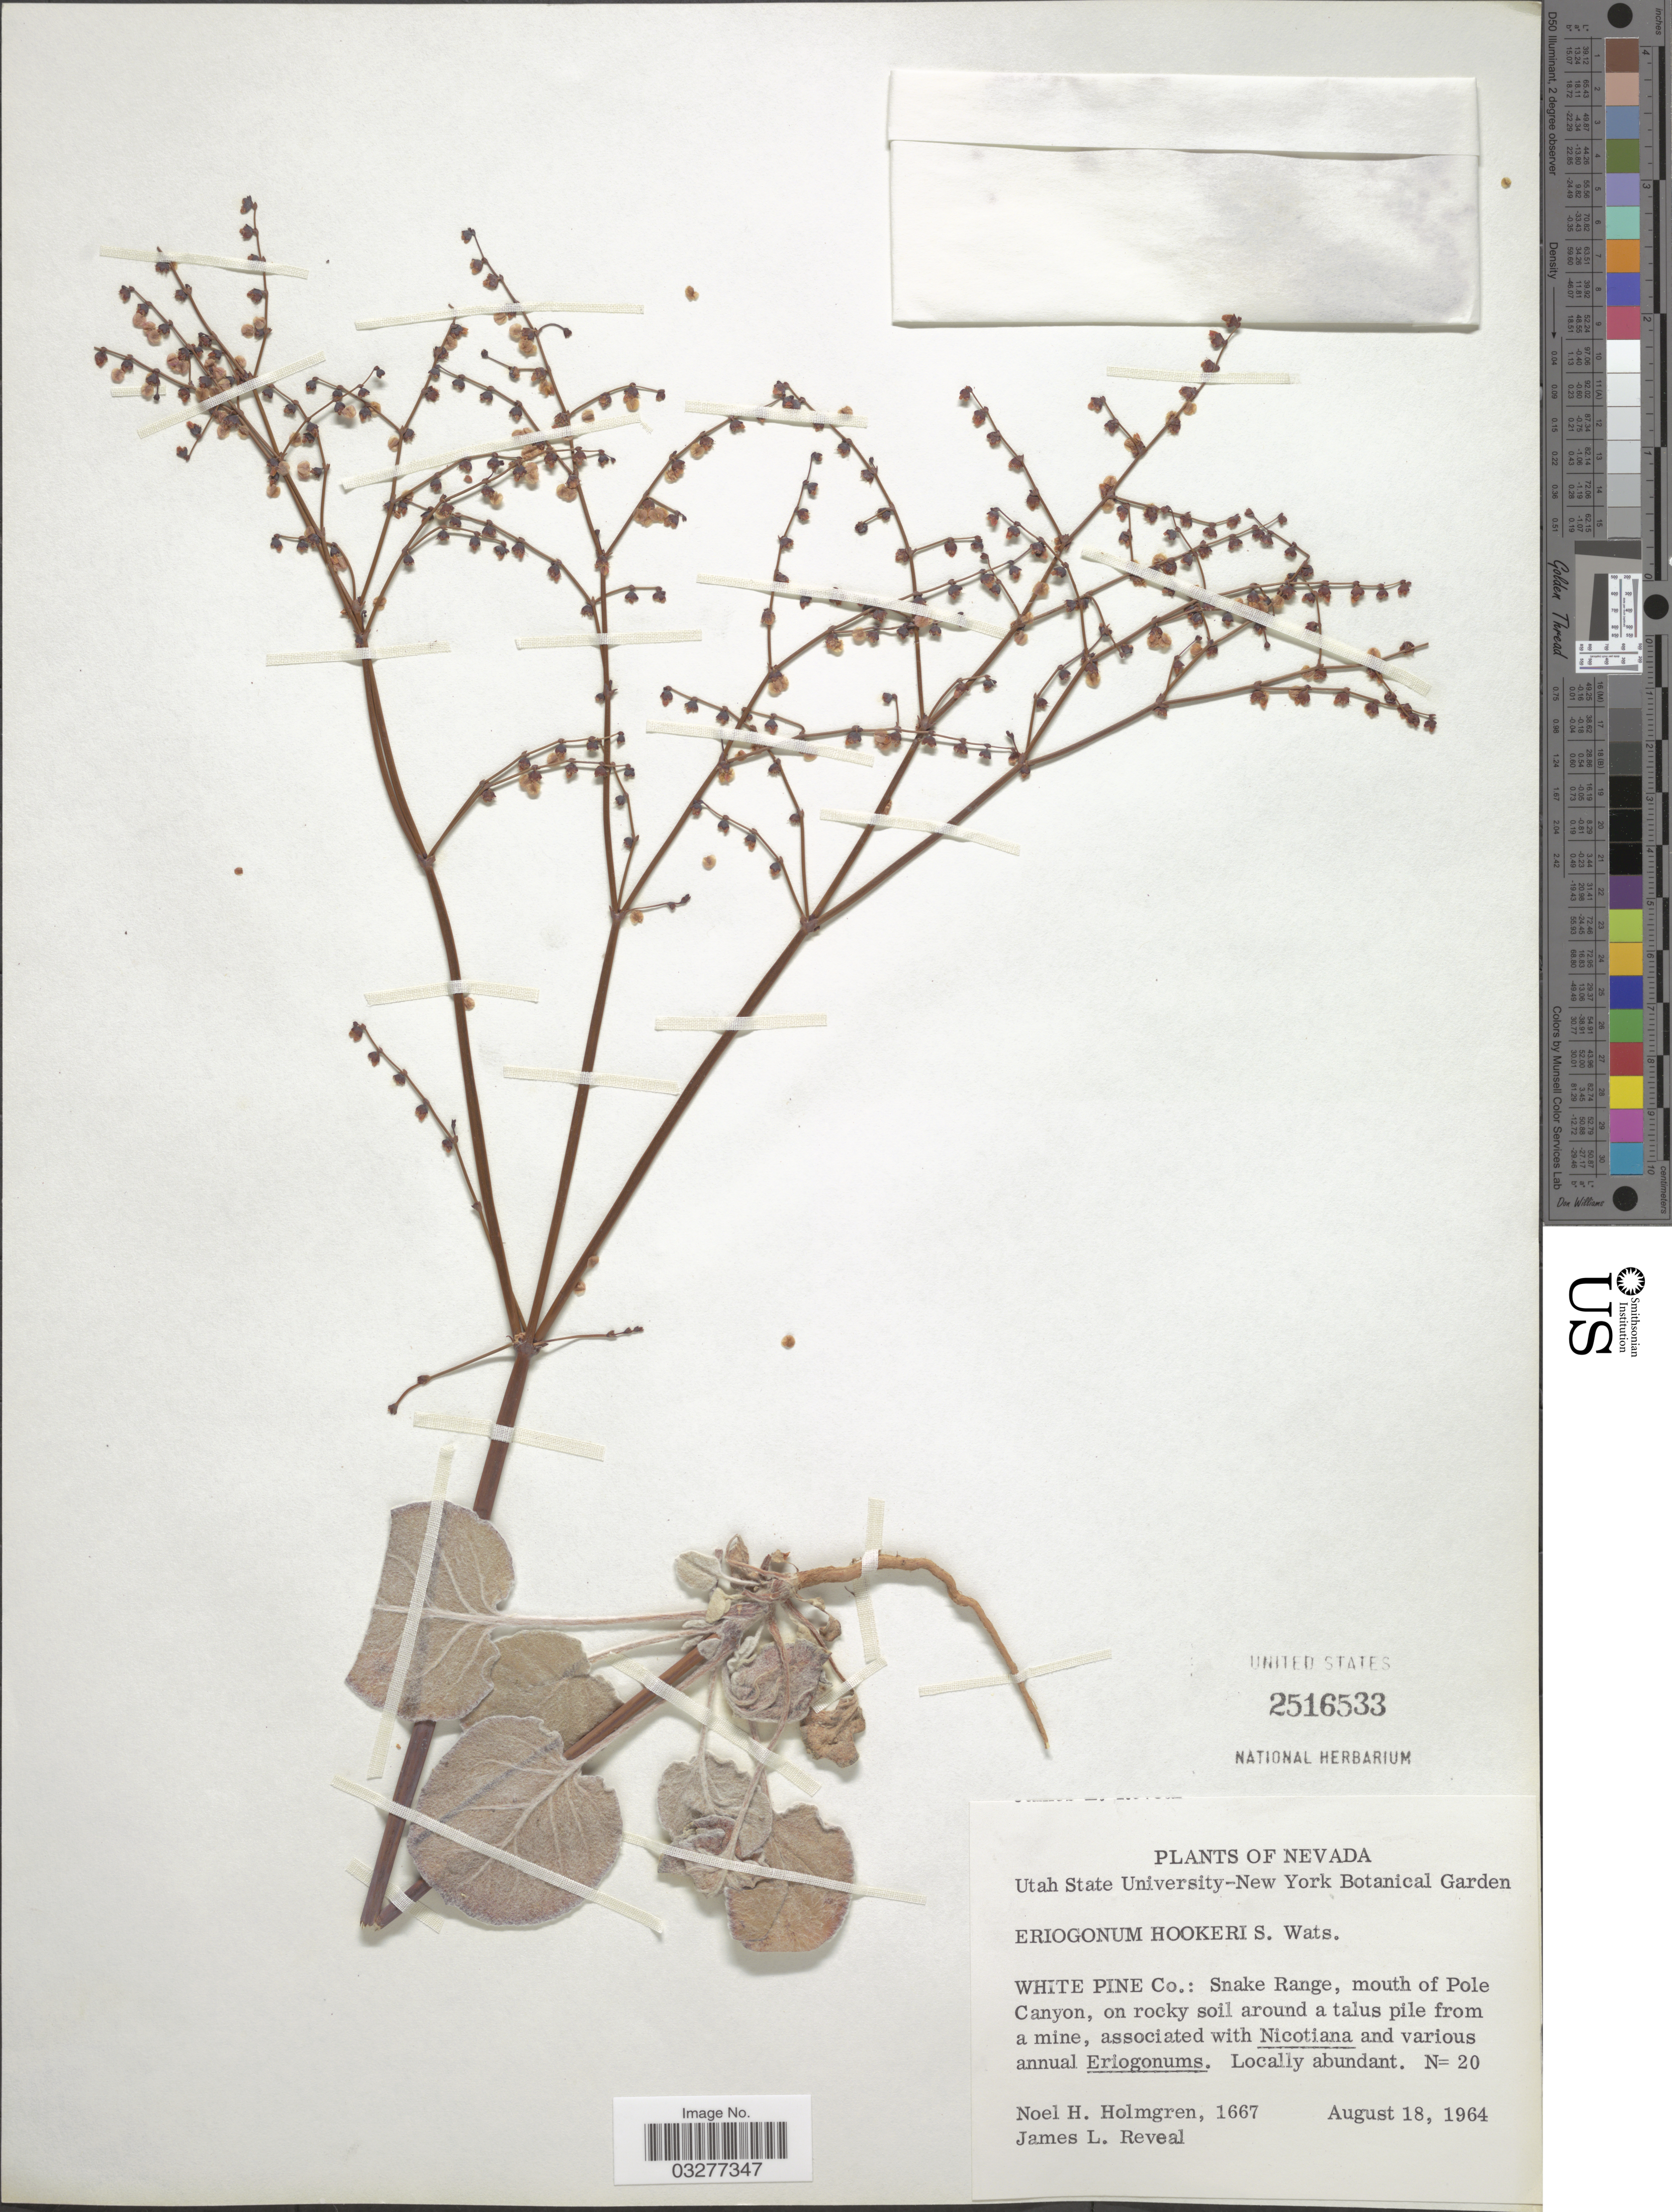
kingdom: Plantae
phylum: Tracheophyta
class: Magnoliopsida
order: Caryophyllales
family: Polygonaceae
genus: Eriogonum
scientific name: Eriogonum hookeri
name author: S. Watson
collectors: N. H. Holmgren & J. L. Reveal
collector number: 1667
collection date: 1964-08-18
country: United States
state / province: Nevada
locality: White Pine Co.: Snake Range, mouth of Pole Canyon.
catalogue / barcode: US 2516533